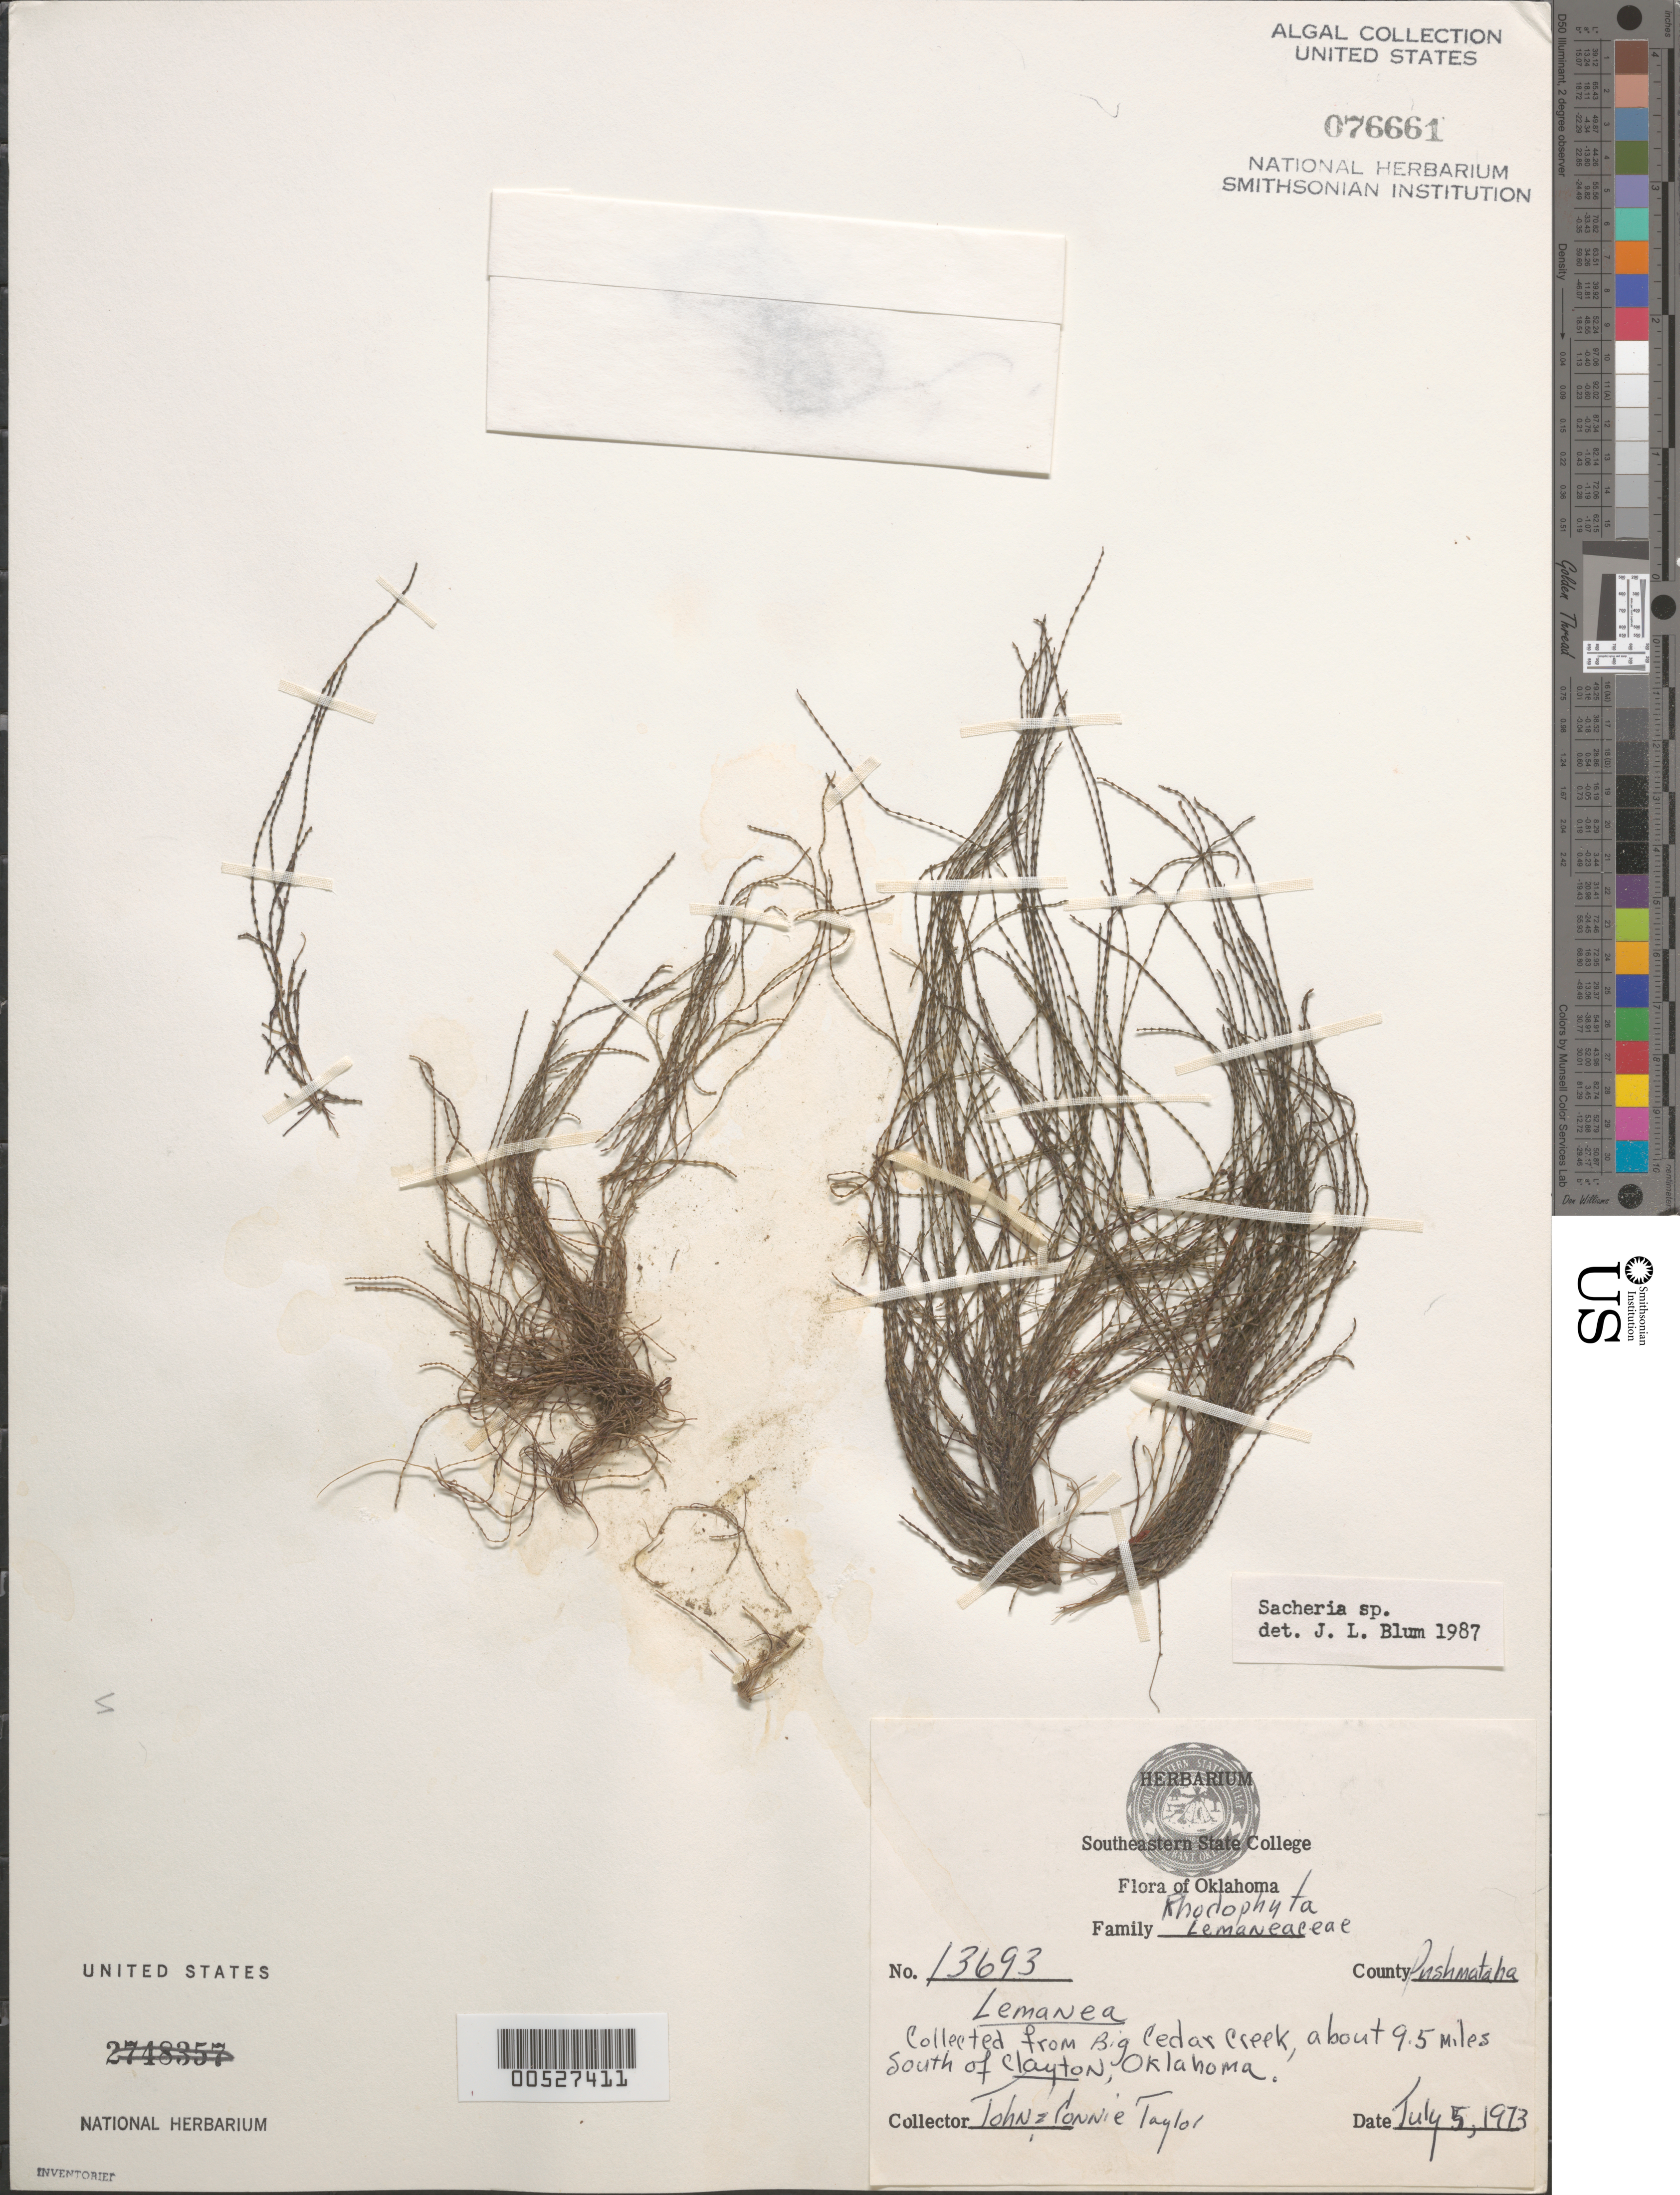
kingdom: Plantae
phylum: Rhodophyta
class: Florideophyceae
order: Batrachospermales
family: Lemaneaceae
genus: Sacheria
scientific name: Sacheria sp.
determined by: Blum, J. L.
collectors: J. Taylor & C. Taylor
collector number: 13693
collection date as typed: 05 Jul 1973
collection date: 1973-07-05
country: United States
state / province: Oklahoma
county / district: Pushmataha County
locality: Big Cedar Creek, ca. 9,5 miles south of Clayton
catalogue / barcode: US 76661